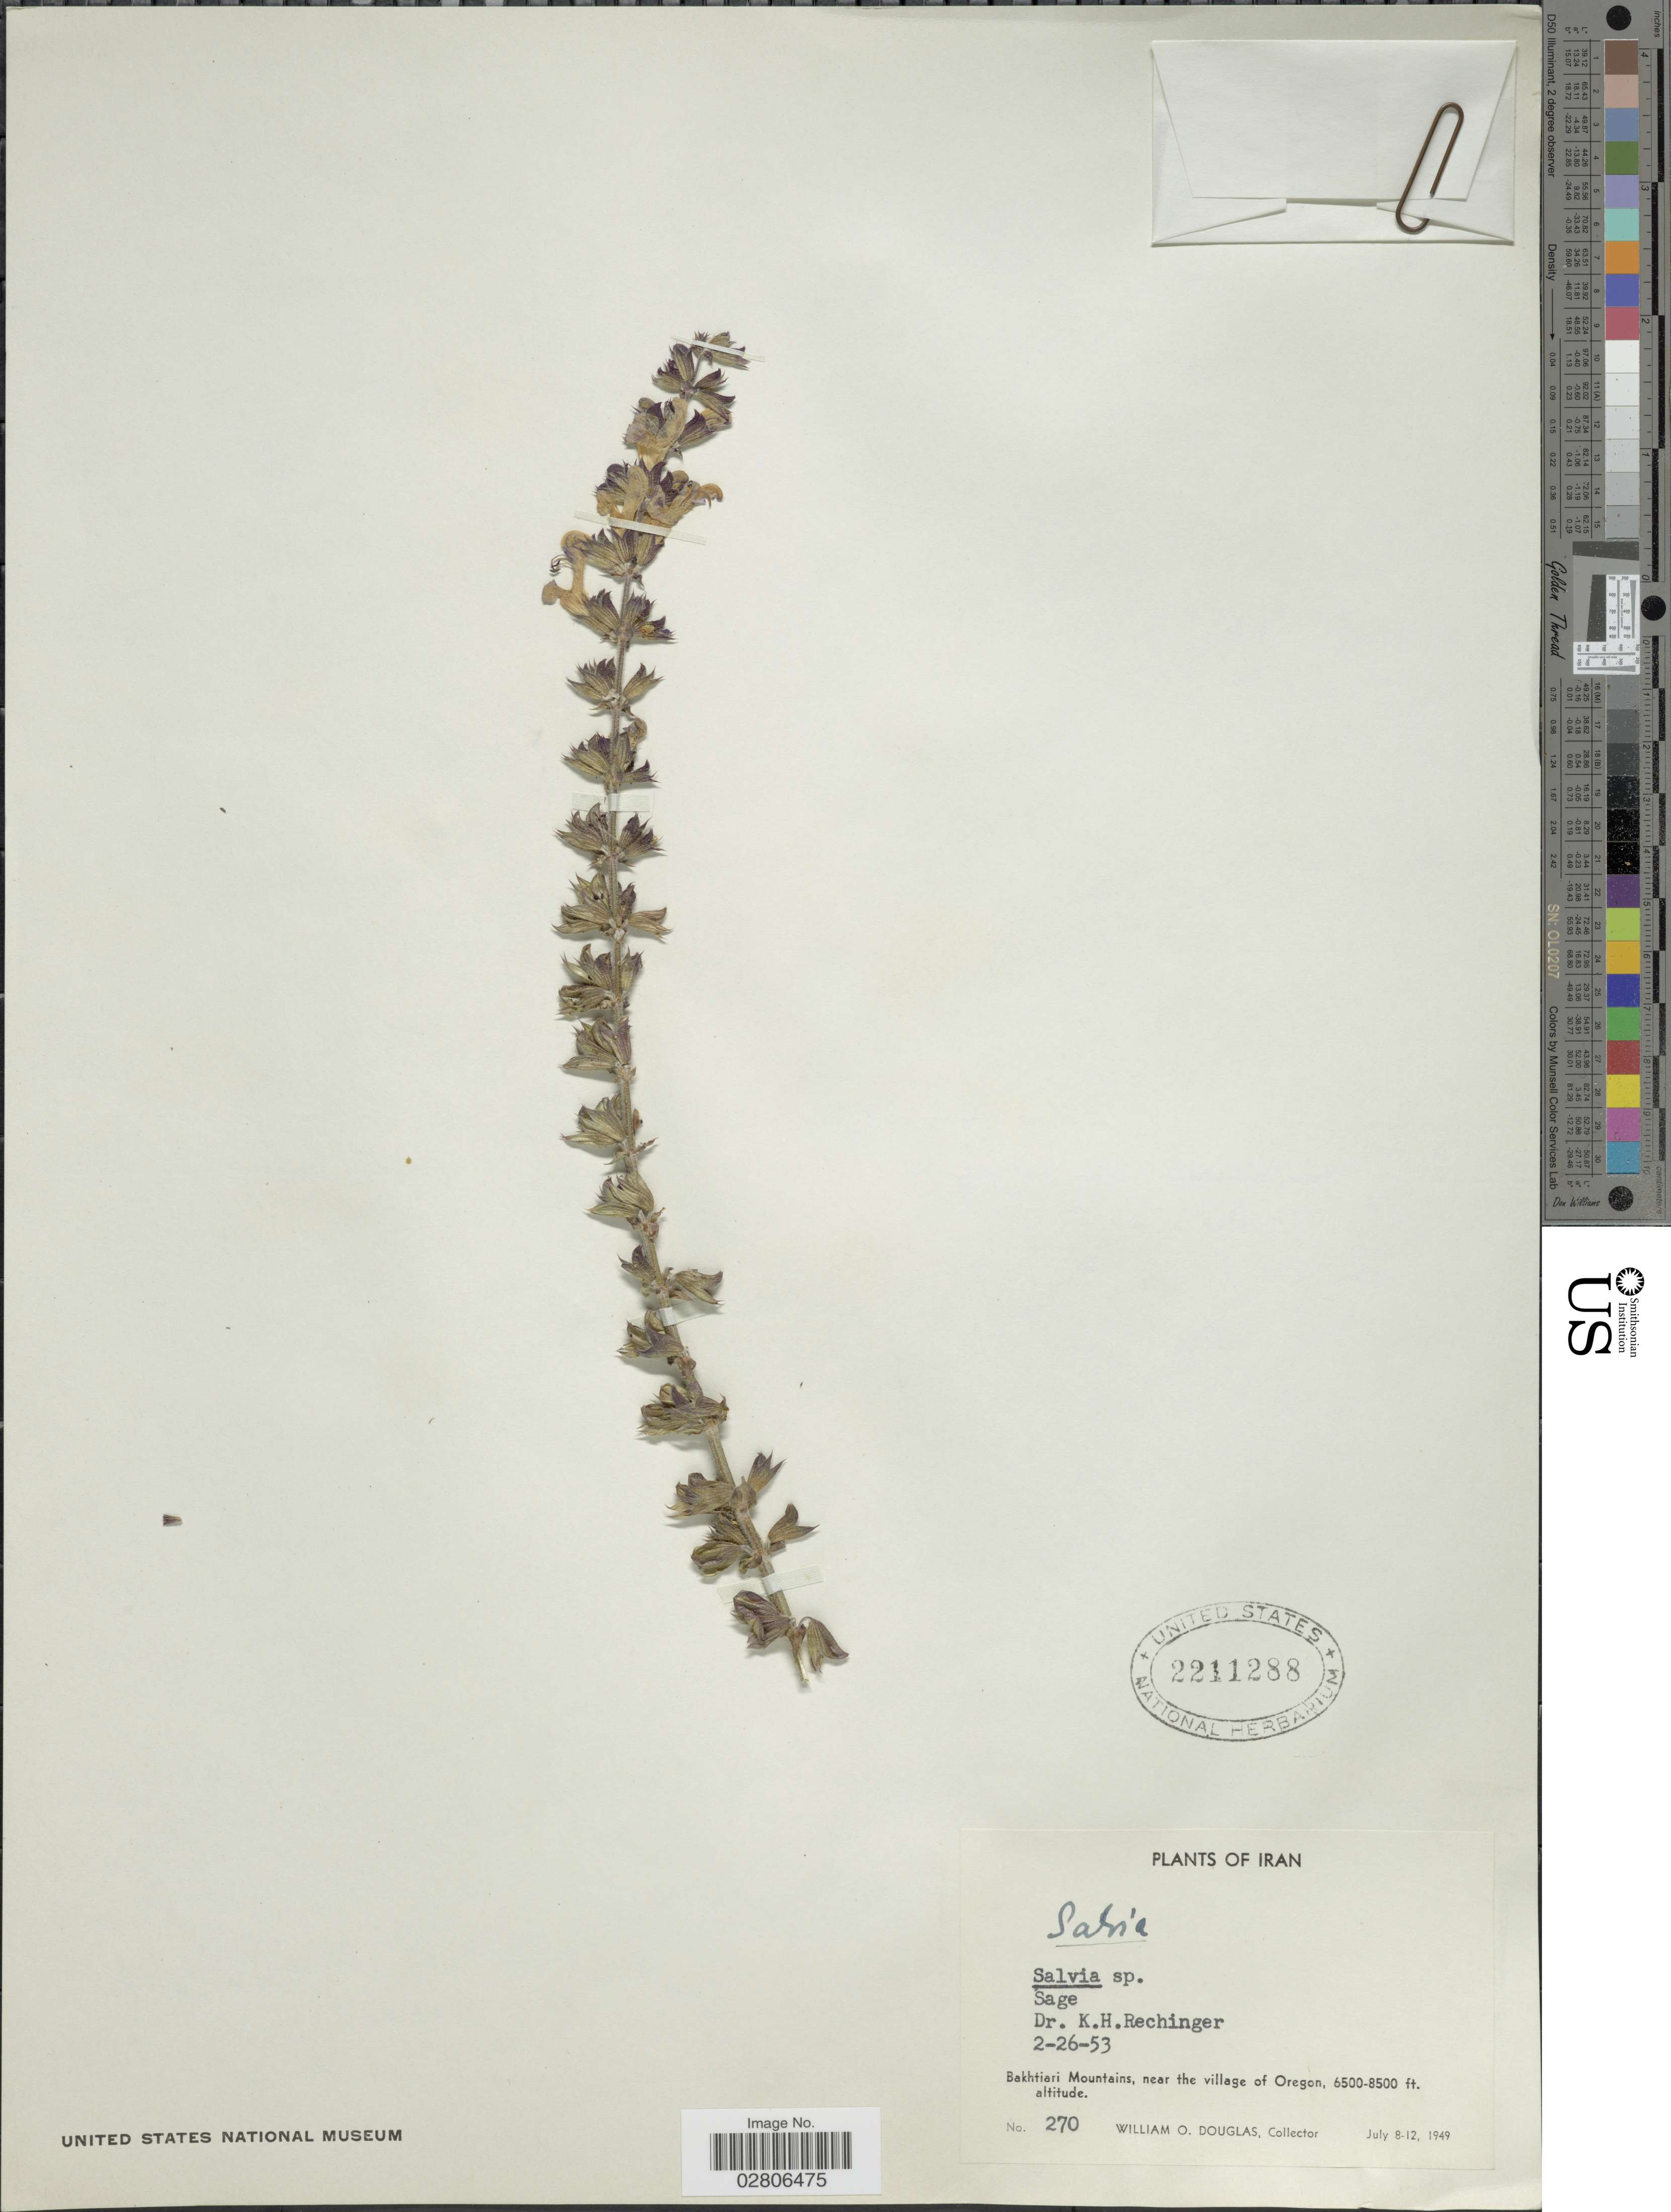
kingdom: Plantae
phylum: Tracheophyta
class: Magnoliopsida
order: Lamiales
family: Lamiaceae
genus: Salvia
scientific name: Salvia sp.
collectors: W. Douglas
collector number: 270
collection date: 1949-07-08/1949-07-12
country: Iran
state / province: Chahar Mahaal and Bakhtiari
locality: Bakhtiari Mountains, near the village of Oregon.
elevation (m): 1981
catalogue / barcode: US 2211288